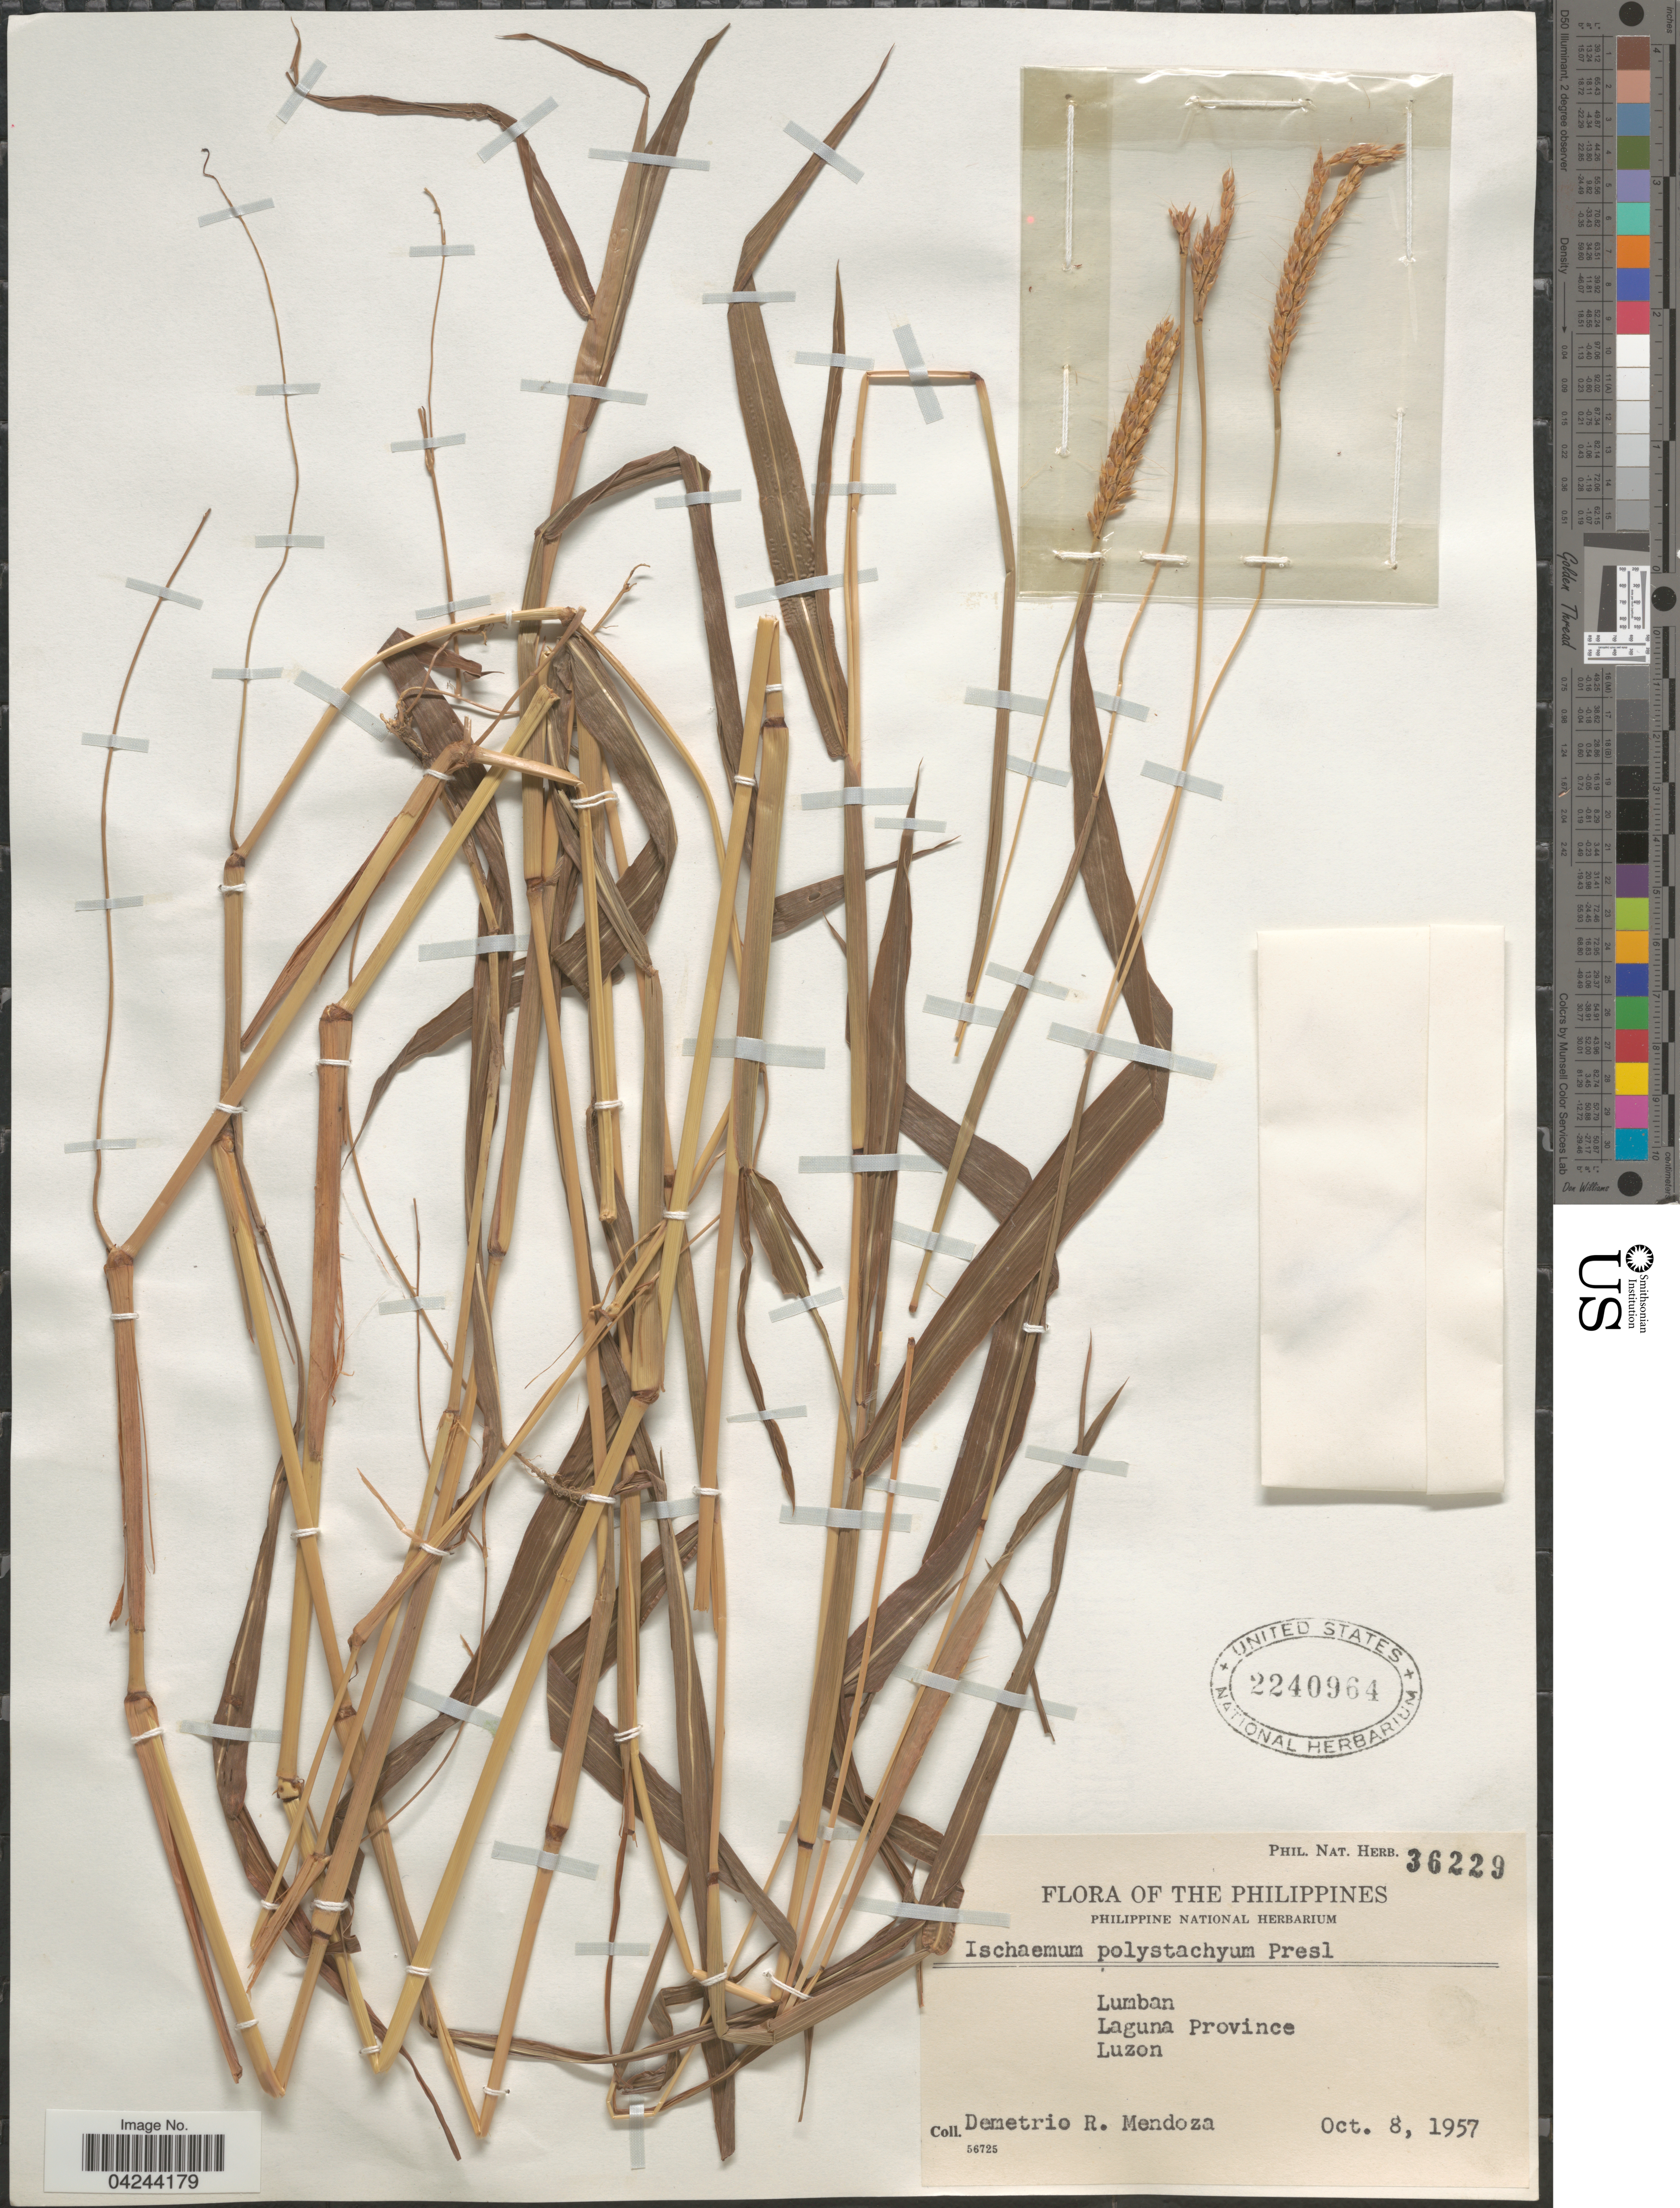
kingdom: Plantae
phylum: Tracheophyta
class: Liliopsida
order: Poales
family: Poaceae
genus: Ischaemum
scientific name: Ischaemum polystachyum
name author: J. Presl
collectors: D. Mendoza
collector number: Phil. Nat. Herb. 36229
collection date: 1957-10-08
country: Philippines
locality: Lumban. Laguna Province. Luzon.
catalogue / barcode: US 2240964